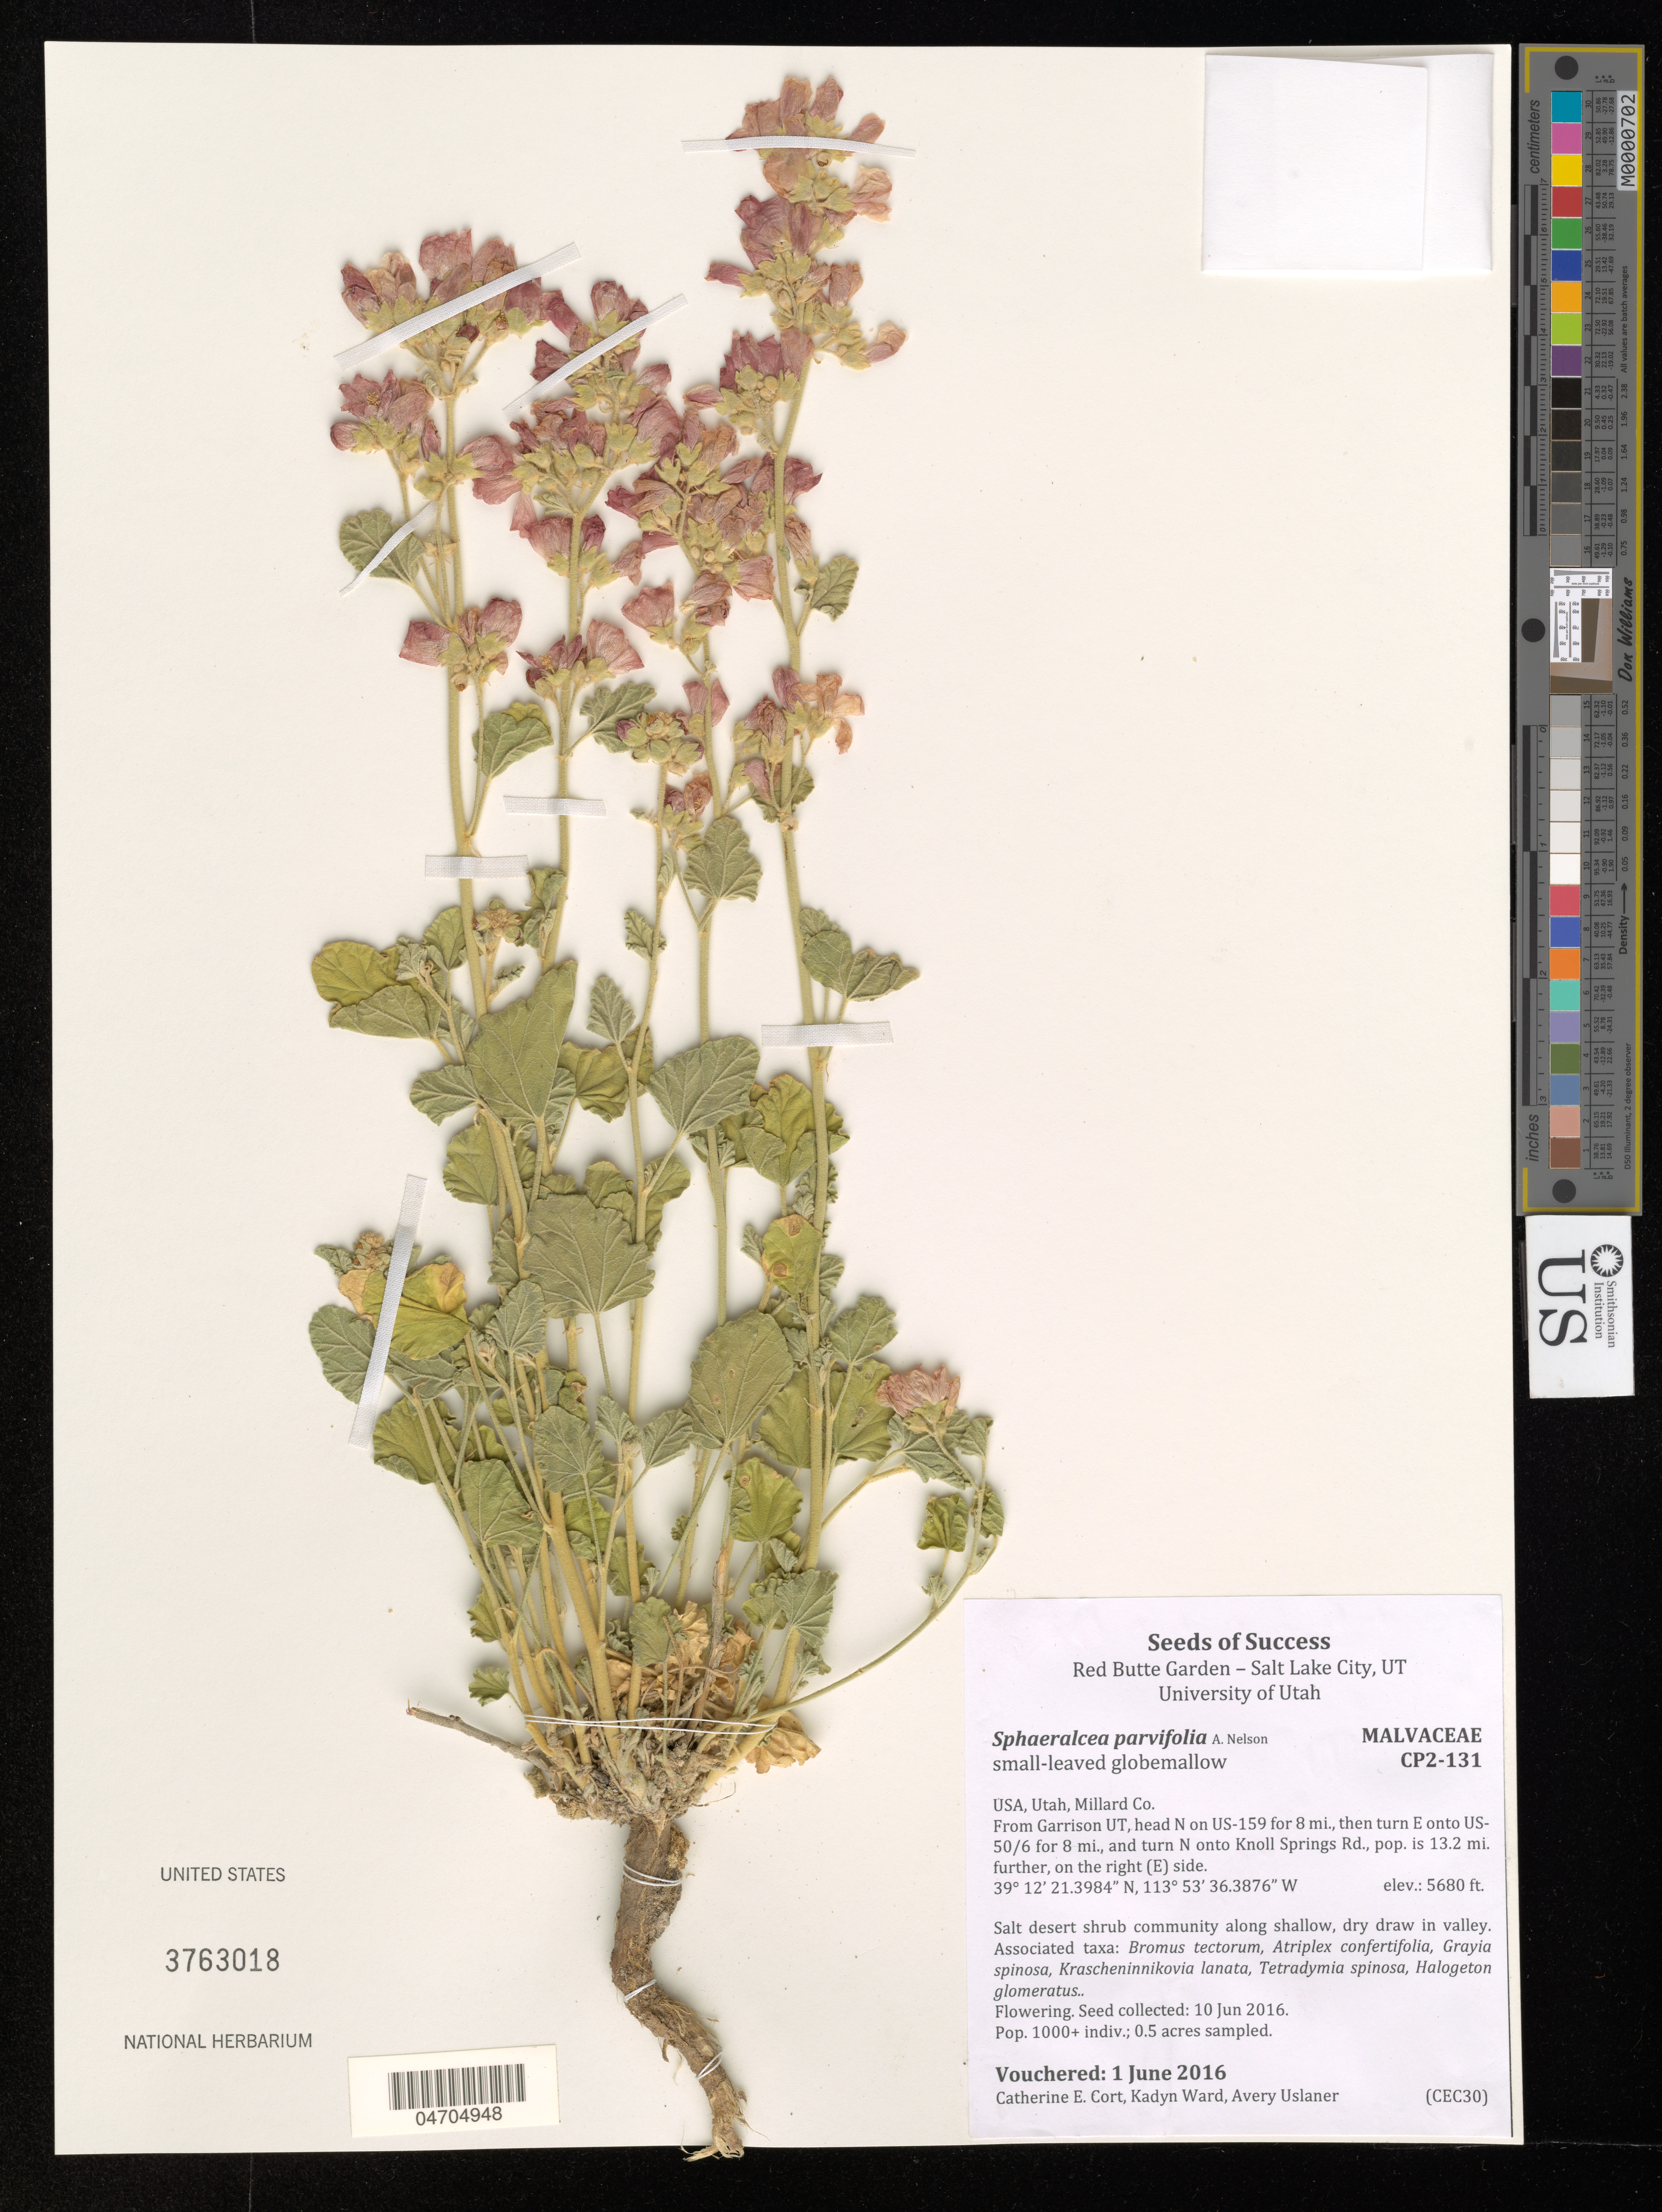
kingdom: Plantae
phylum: Tracheophyta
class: Magnoliopsida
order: Malvales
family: Malvaceae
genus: Sphaeralcea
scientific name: Sphaeralcea parvifolia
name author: A. Nelson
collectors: C. Cort, K. Ward & A. Uslaner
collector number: CP2-131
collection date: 2016-06-10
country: United States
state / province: Utah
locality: Millard Co. From Garrison UT, head N on US-159 for 8 mi., then turn E onto US-50/6 for 8 mi., and turn N onto Knoll Springs Rd., pop. is 13.2 mi. further, on the right (E) side.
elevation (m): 1731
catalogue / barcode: US 3763018